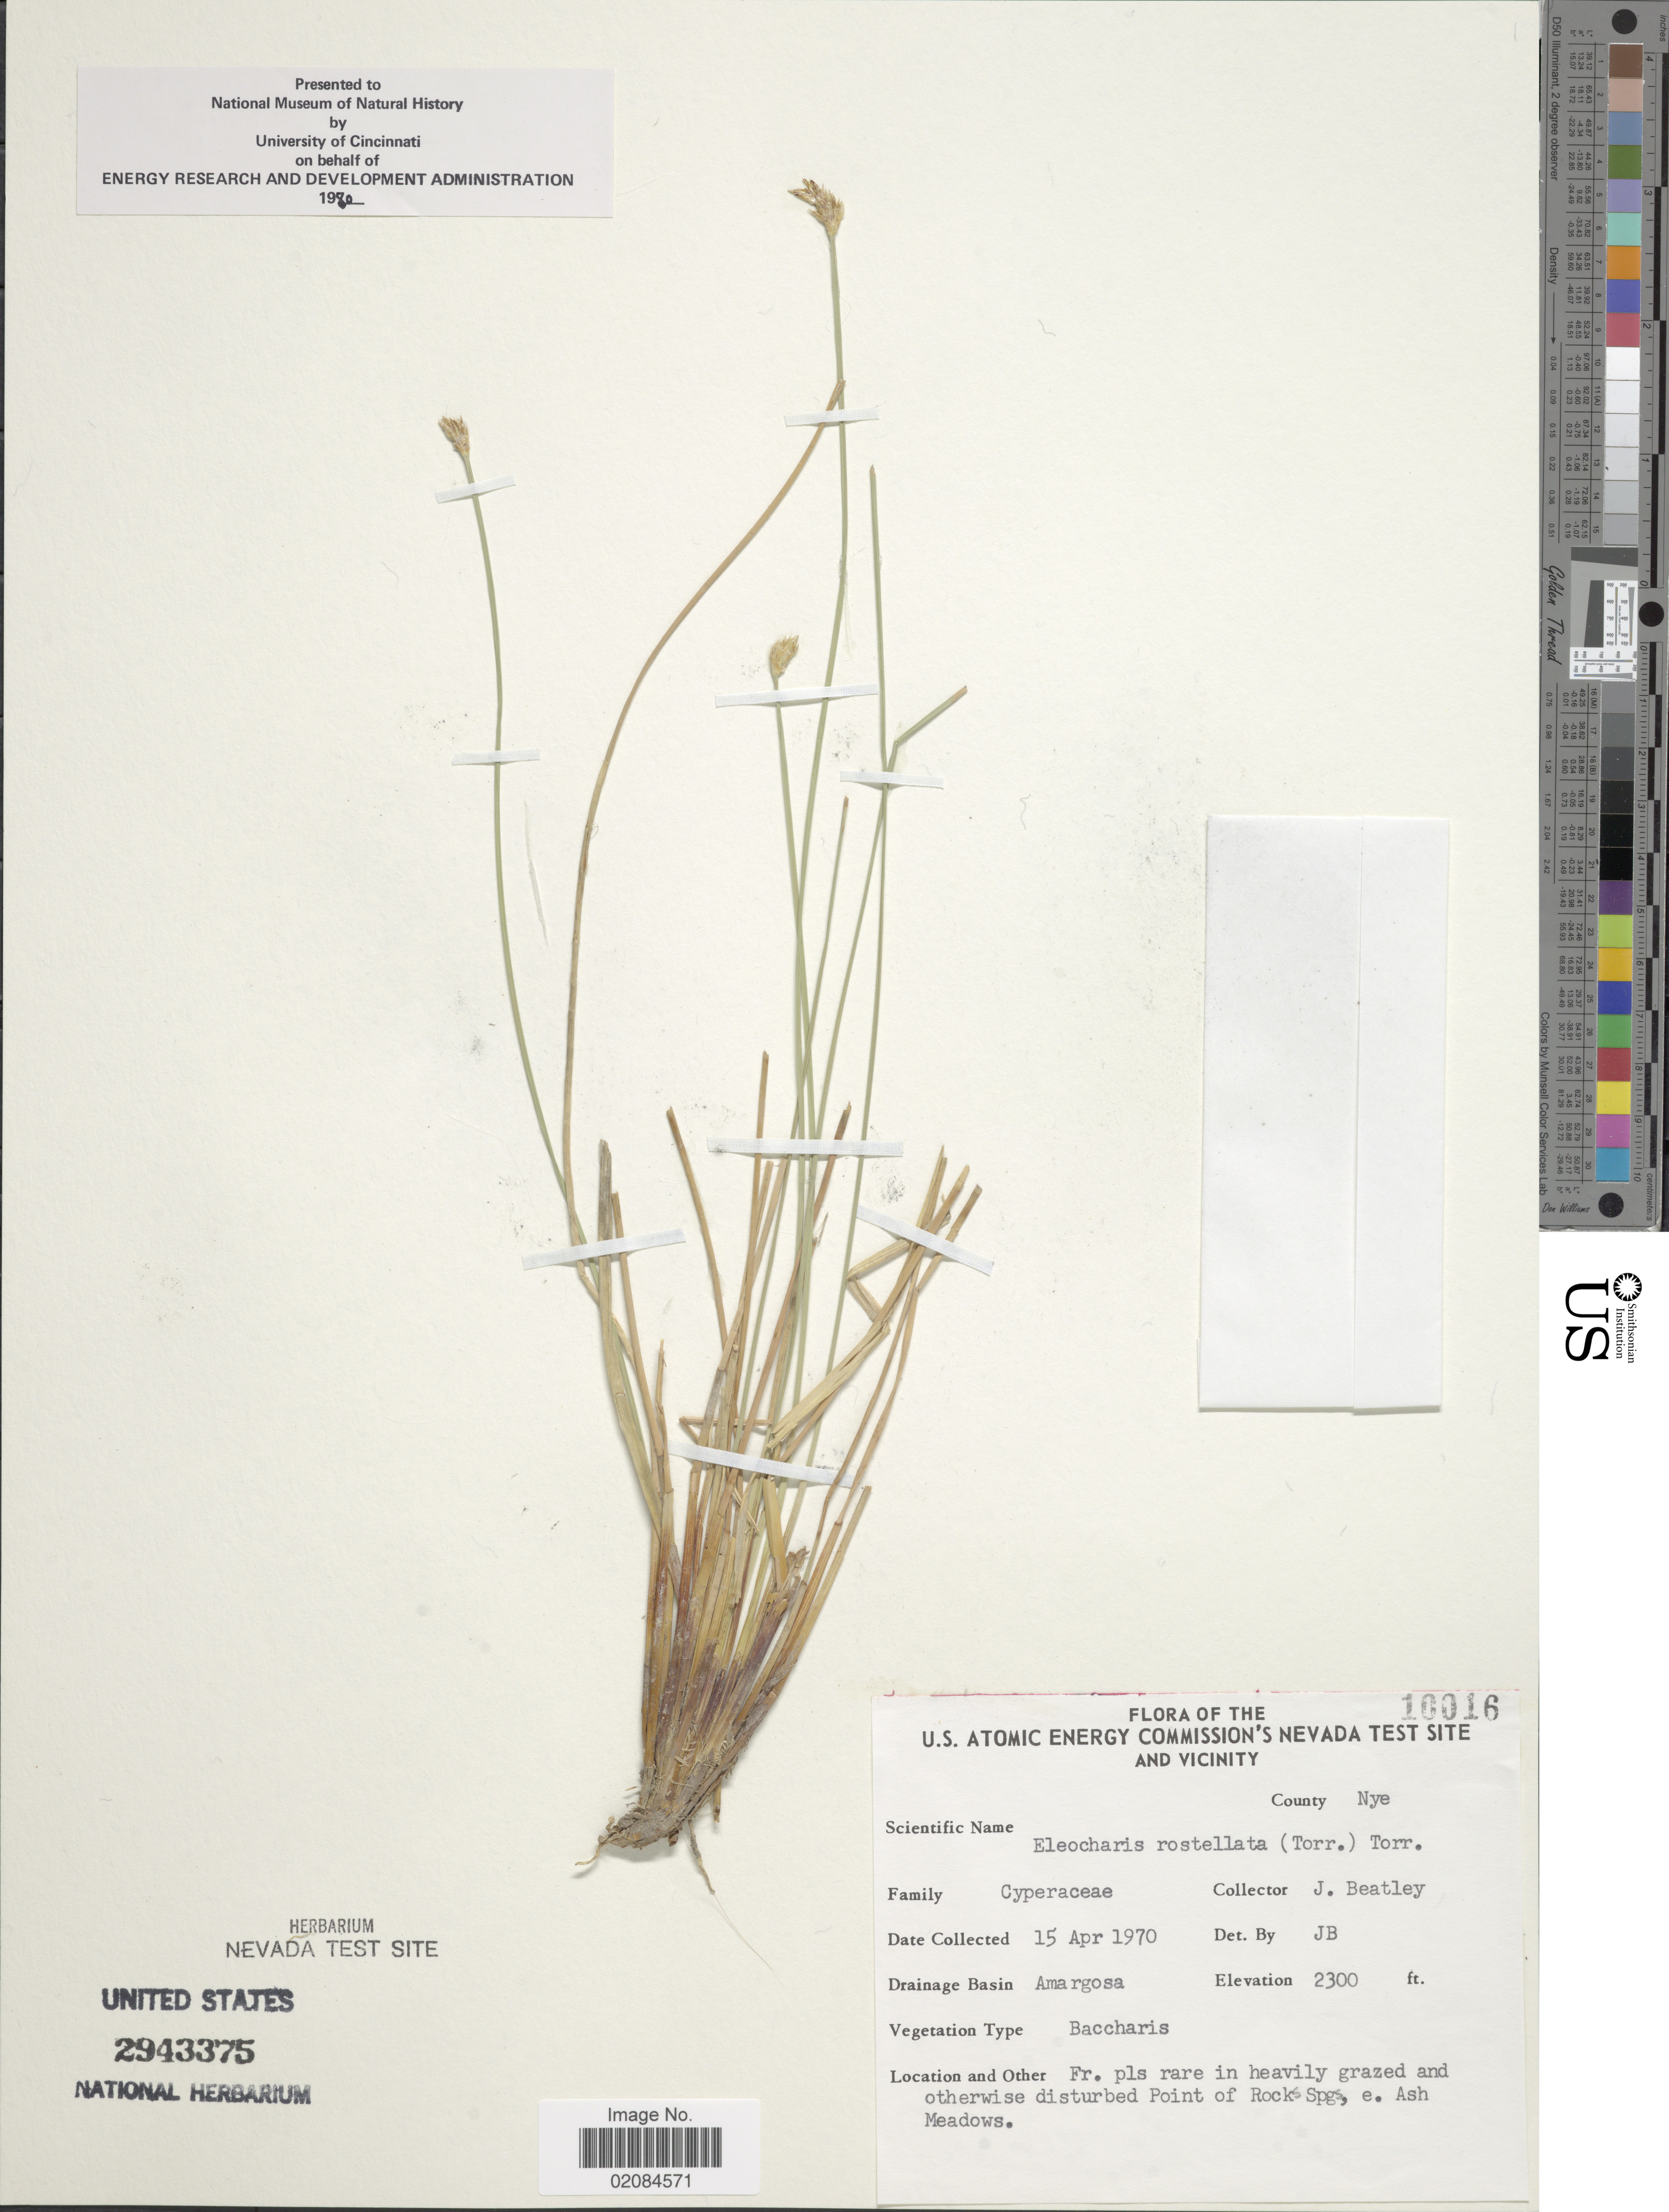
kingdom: Plantae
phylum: Tracheophyta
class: Liliopsida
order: Poales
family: Cyperaceae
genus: Eleocharis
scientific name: Eleocharis rostellata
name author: (Torr.) Torr.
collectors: J. C. Beatley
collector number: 10016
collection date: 1970-04-15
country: United States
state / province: Nevada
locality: U. S. Atomic Energy Commission's Nevada Test Site and Vicinity. County Nye, Point of Rock Spg. e. Ash Meadows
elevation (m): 701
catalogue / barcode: US 2943375